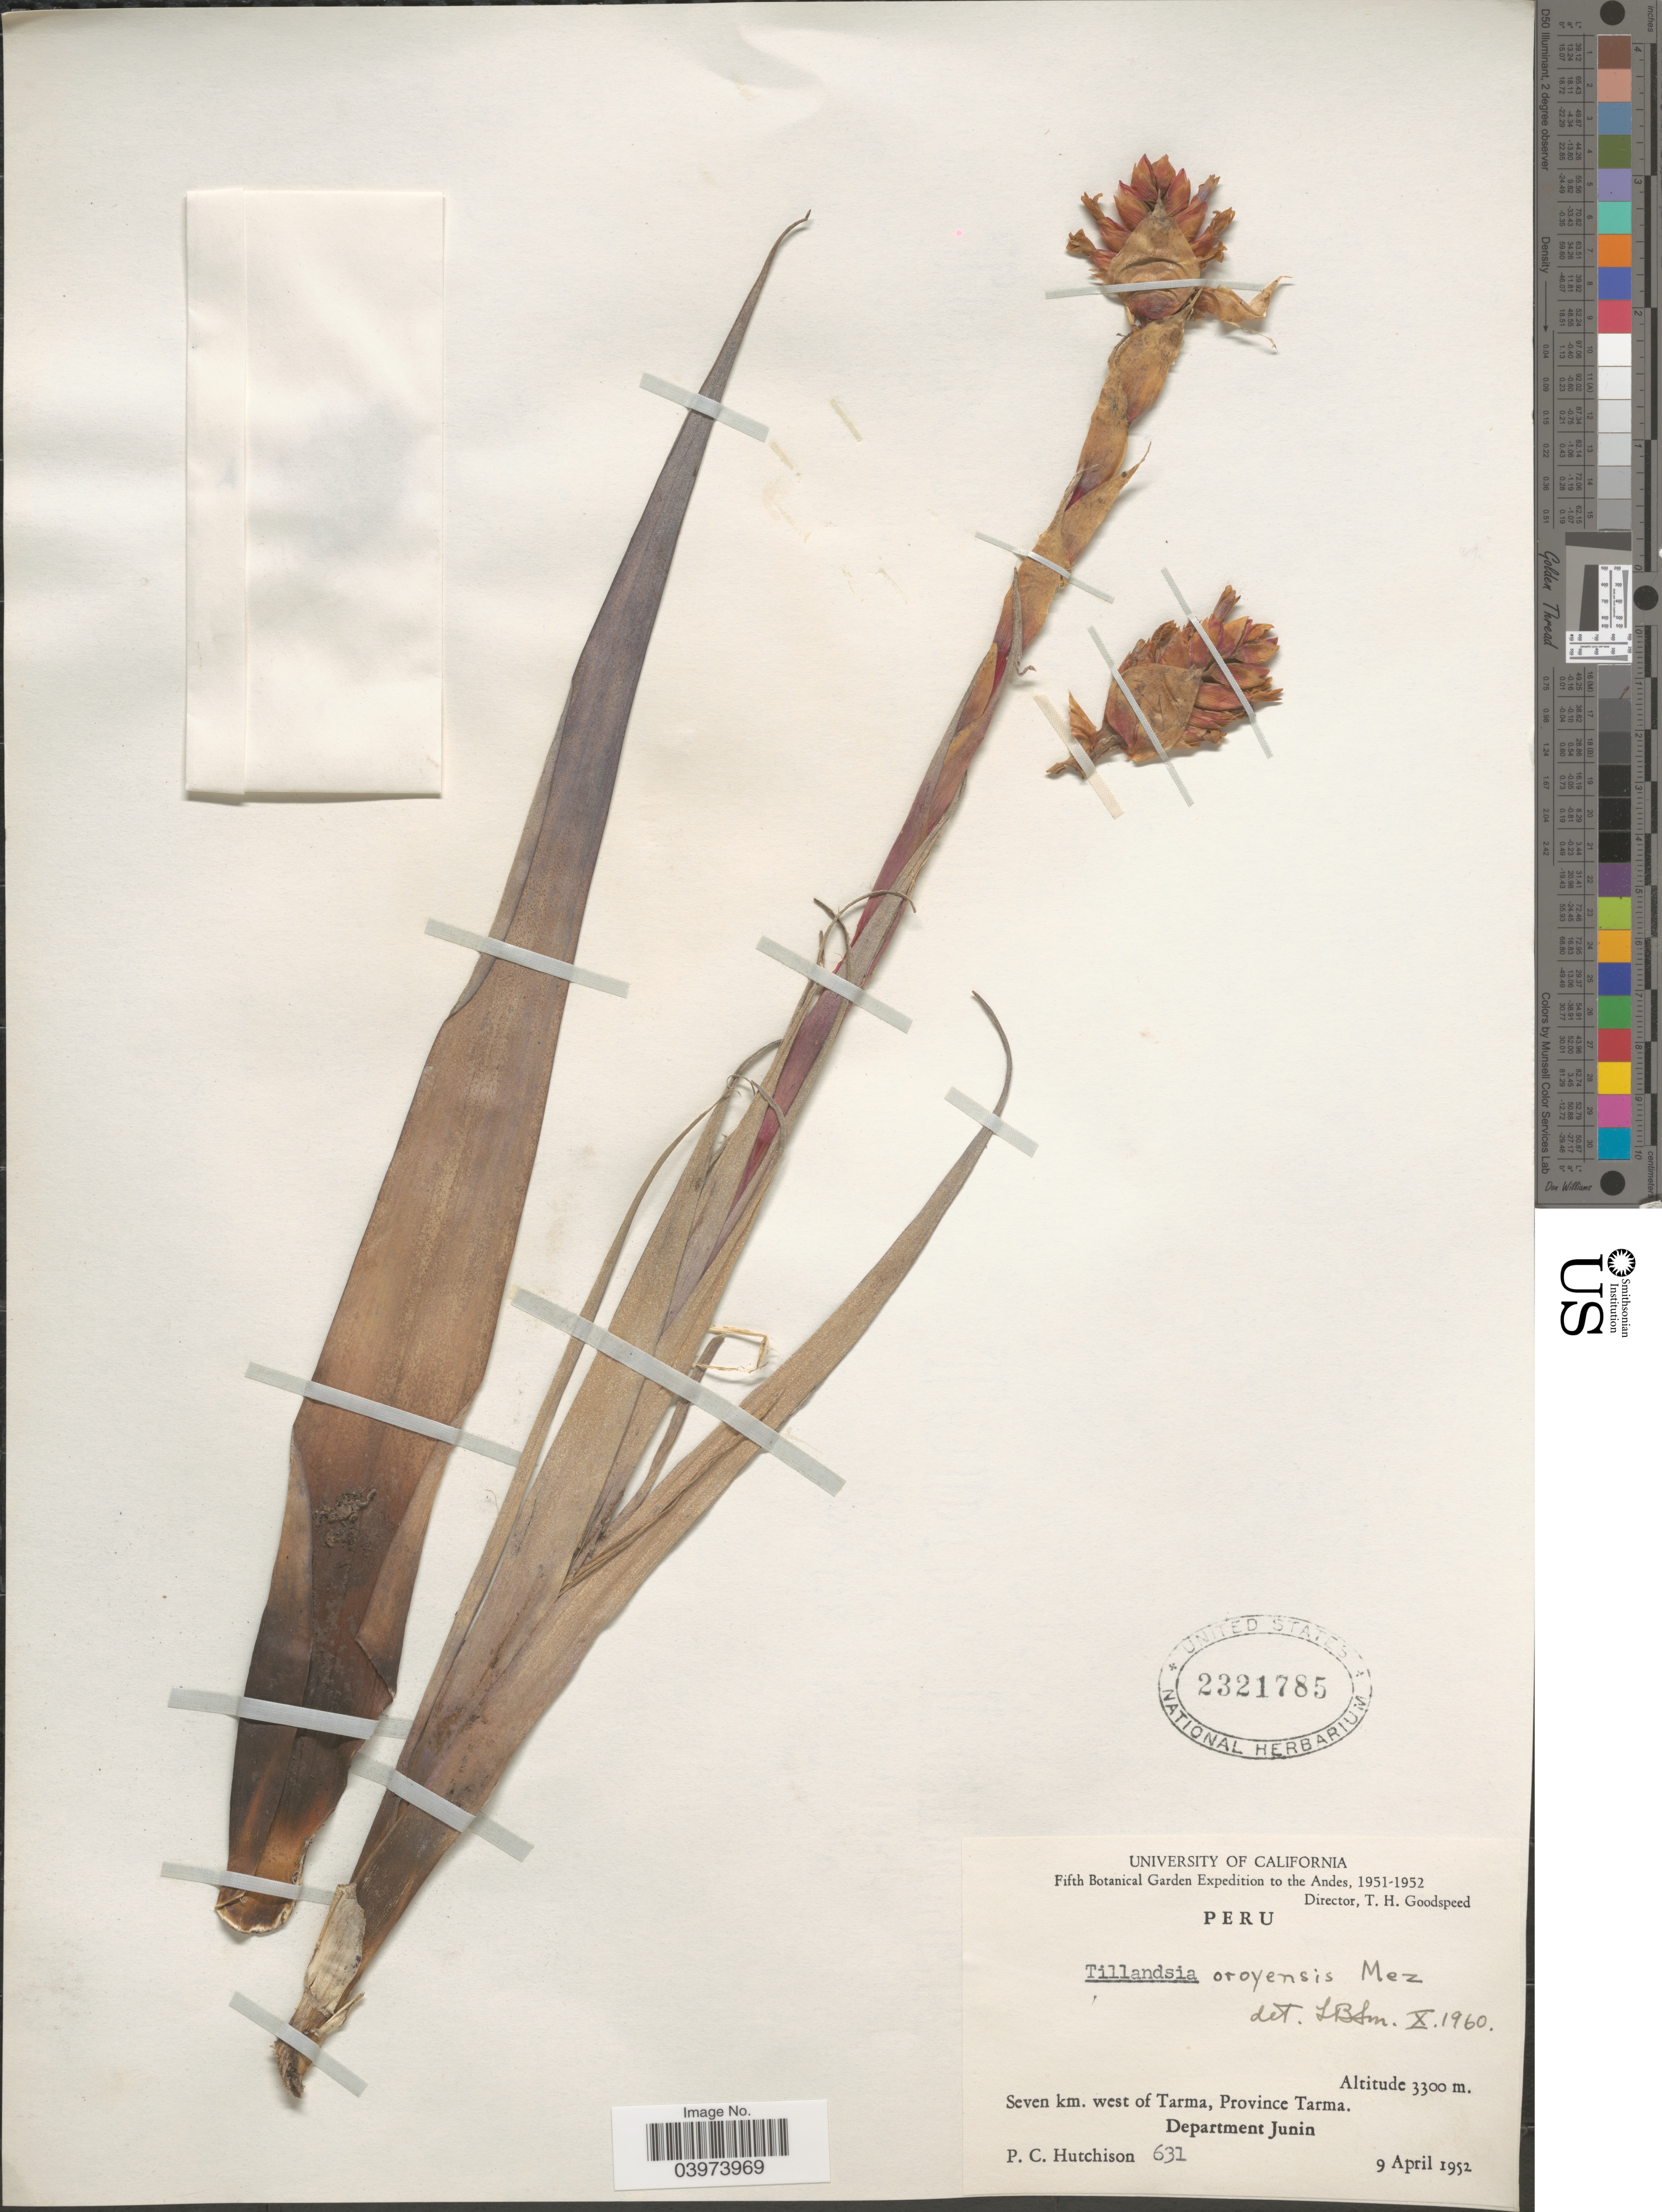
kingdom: Plantae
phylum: Tracheophyta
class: Liliopsida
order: Poales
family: Bromeliaceae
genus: Tillandsia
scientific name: Tillandsia oroyensis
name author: Mez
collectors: P. C. Hutchison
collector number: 631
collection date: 1952-04-09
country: Peru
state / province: Junín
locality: Fifth Botanical Garden Expedition to the Andes, 1951-1952. Seven km. west of Tarma, Province Tarma. Department Junin.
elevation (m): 3300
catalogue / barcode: US 2321785